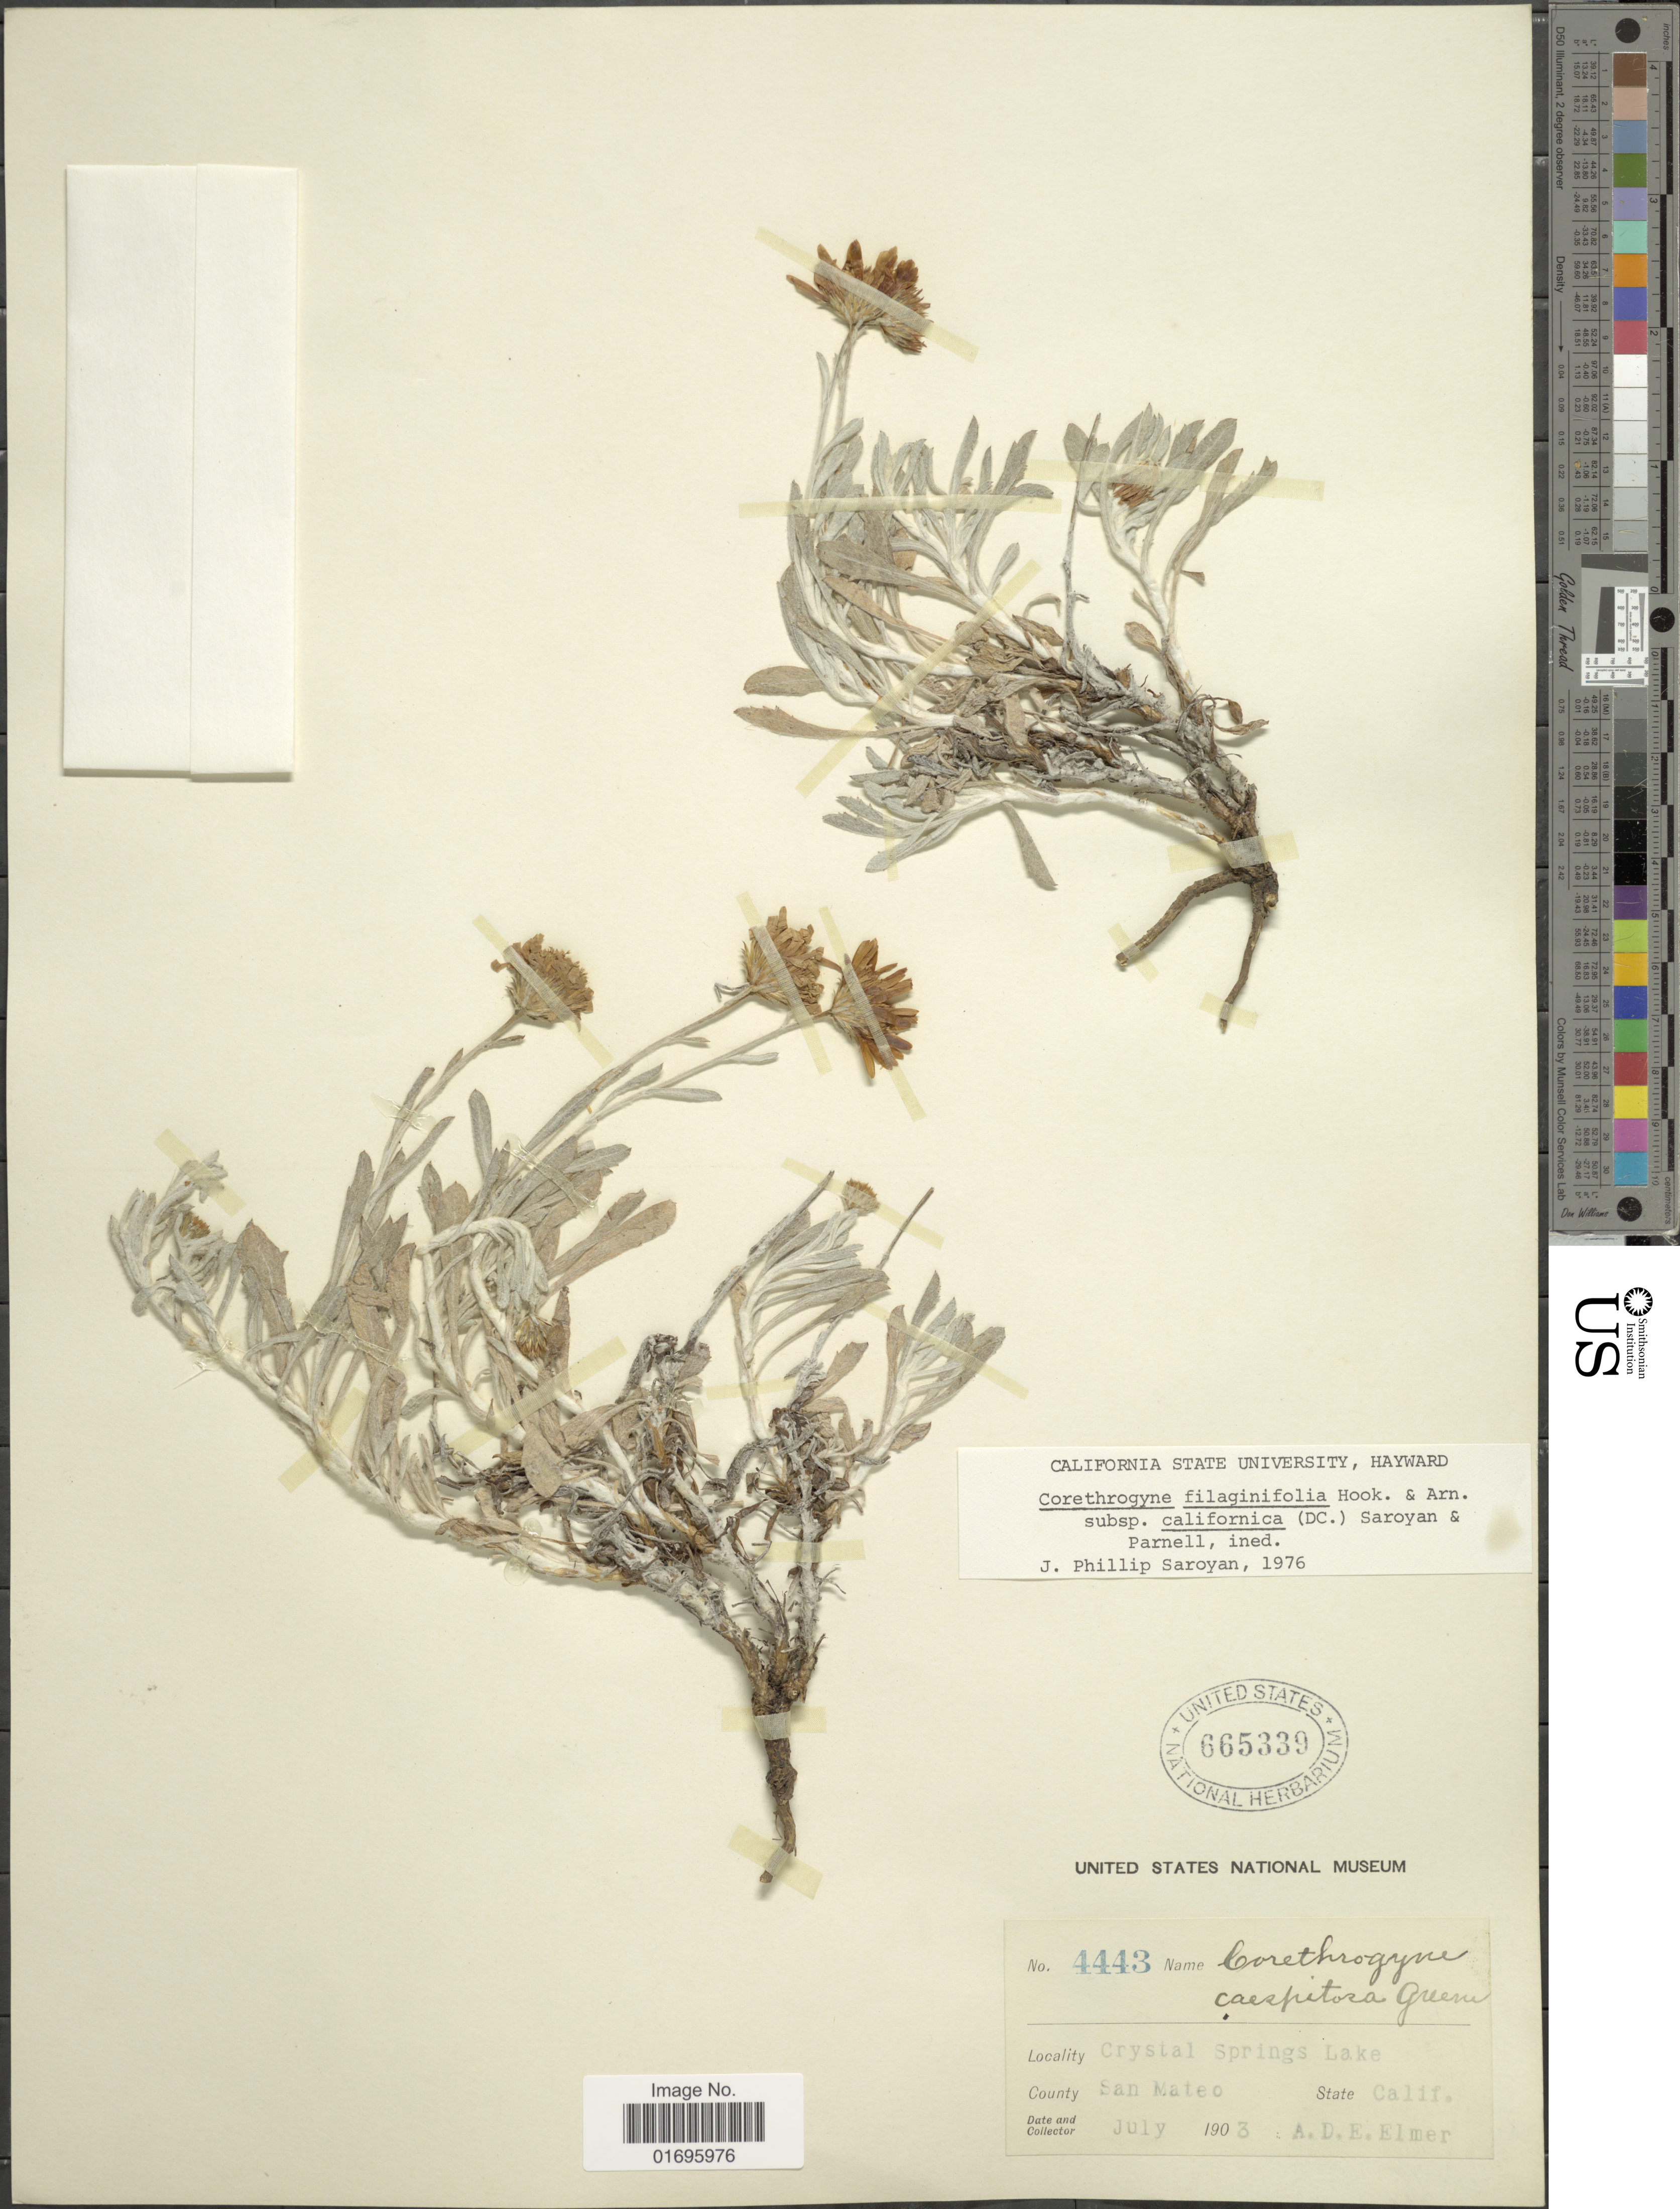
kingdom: Plantae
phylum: Tracheophyta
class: Magnoliopsida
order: Asterales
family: Asteraceae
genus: Corethrogyne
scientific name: Corethrogyne filaginifolia var. californica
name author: (DC.) Saroyan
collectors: A. D. E. Elmer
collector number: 4443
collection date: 1903-07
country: United States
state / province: California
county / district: San mateo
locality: Crystal Springs Lake. County San mateo. State Calif.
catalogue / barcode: US 665339